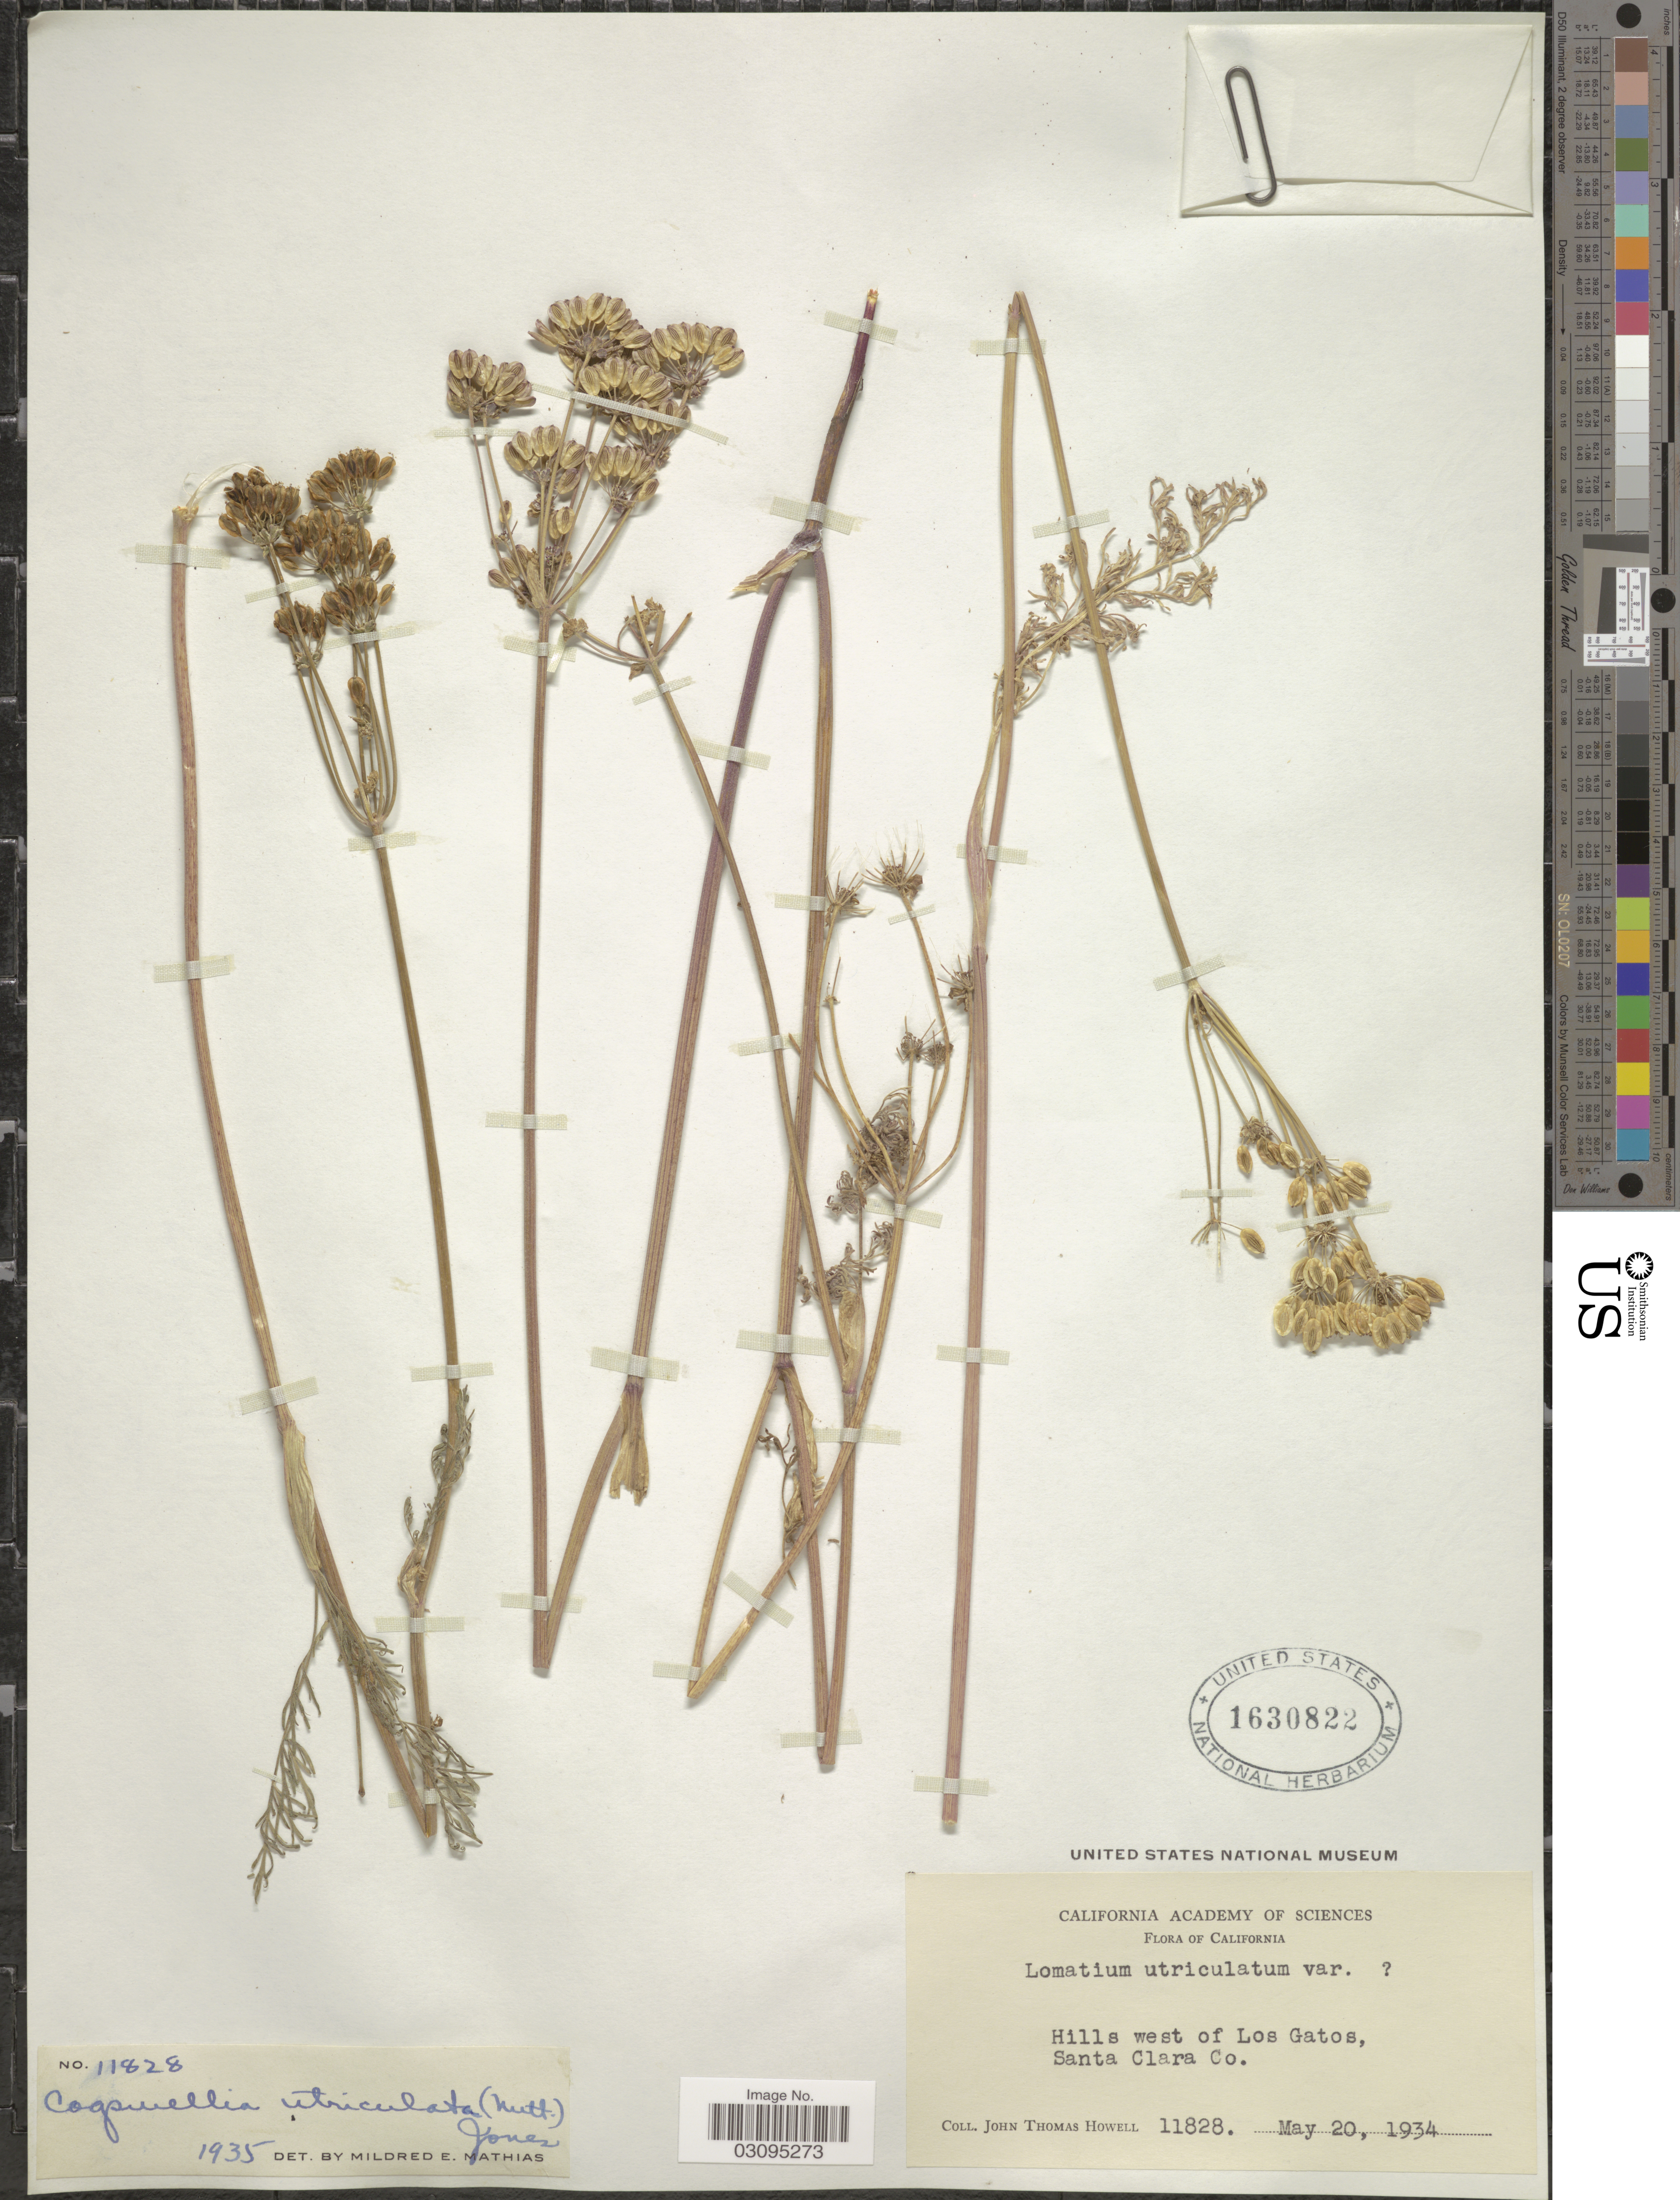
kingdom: Plantae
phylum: Tracheophyta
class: Magnoliopsida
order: Apiales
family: Apiaceae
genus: Lomatium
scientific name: Lomatium utriculatum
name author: (Nutt. ex Torr. & A. Gray) J.M. Coult. & Rose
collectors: J. T. Howell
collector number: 11828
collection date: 1934-05-20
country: United States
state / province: California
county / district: Santa Clara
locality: Hills west of Los Gatos, Santa Clara Co.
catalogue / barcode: US 1630822